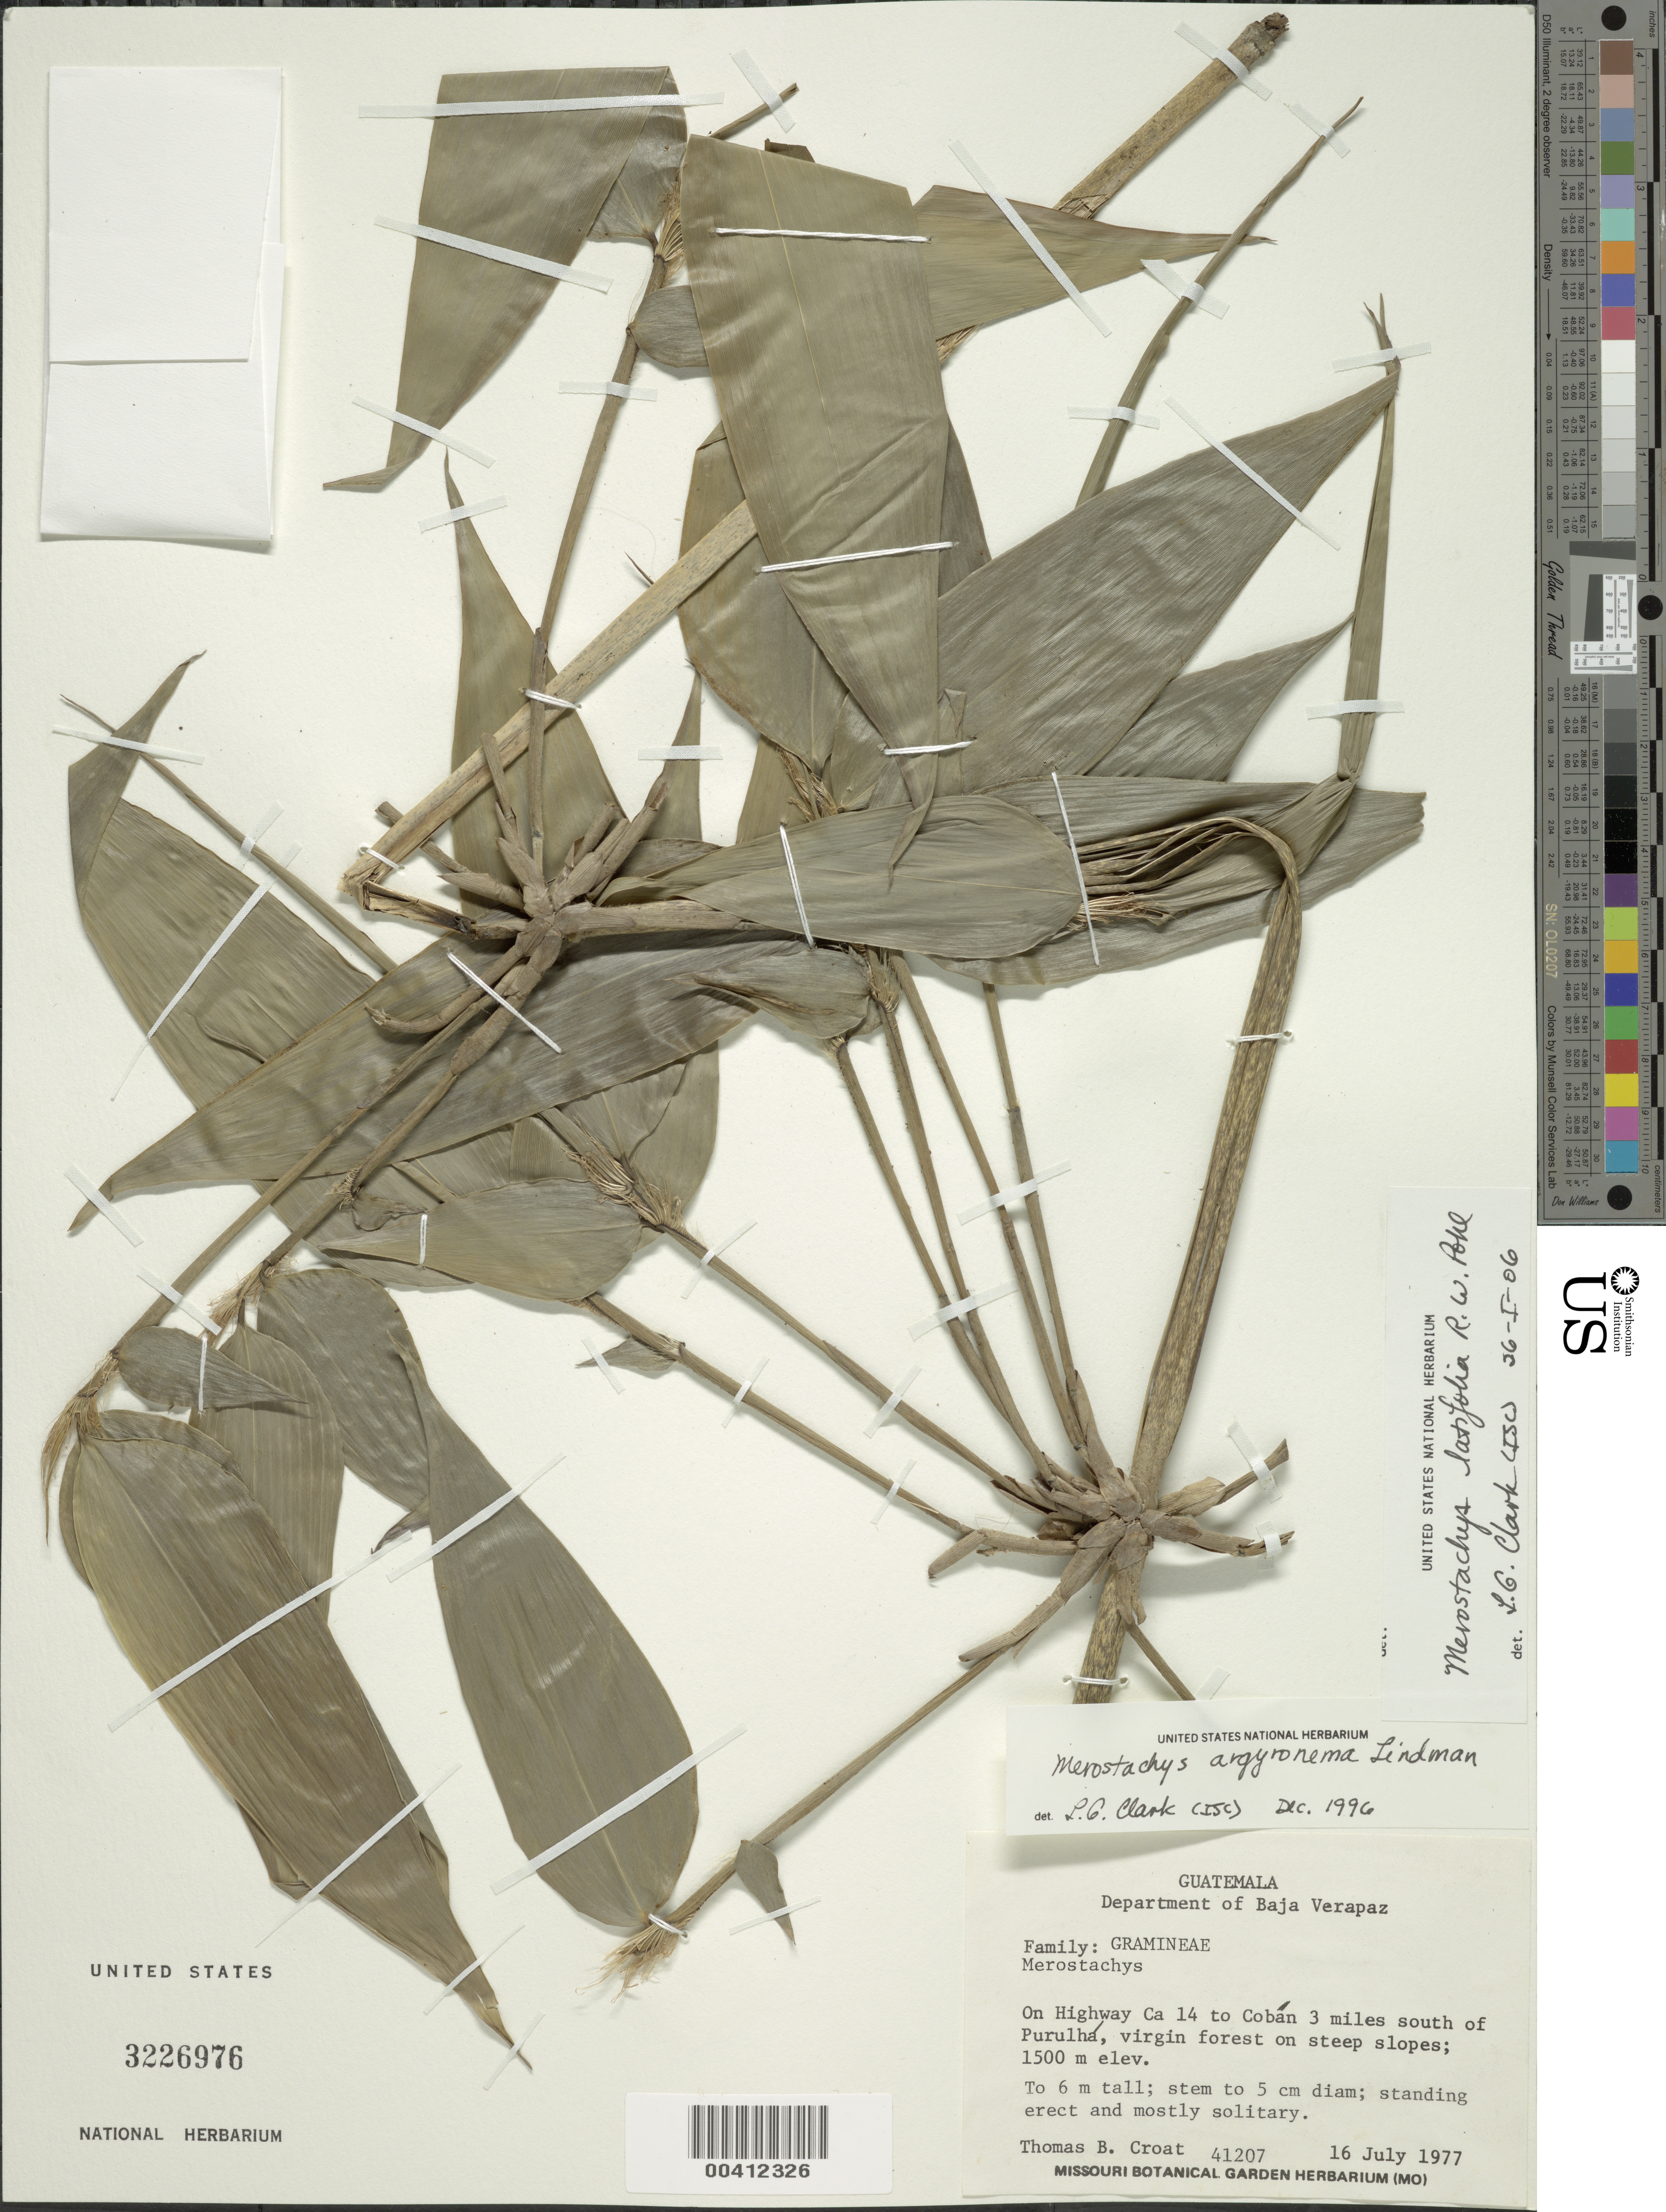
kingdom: Plantae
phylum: Tracheophyta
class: Liliopsida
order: Poales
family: Poaceae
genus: Merostachys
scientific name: Merostachys latifolia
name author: R.W. Pohl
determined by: Clark, Lynn G., (ISC), Iowa State University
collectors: T. B. Croat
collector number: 41207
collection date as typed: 16 Jul 1977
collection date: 1977-07-16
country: Guatemala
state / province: Baja Verapaz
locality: S of Purulka, hwy CA14 to Cobán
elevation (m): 1500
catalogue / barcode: US 3226976